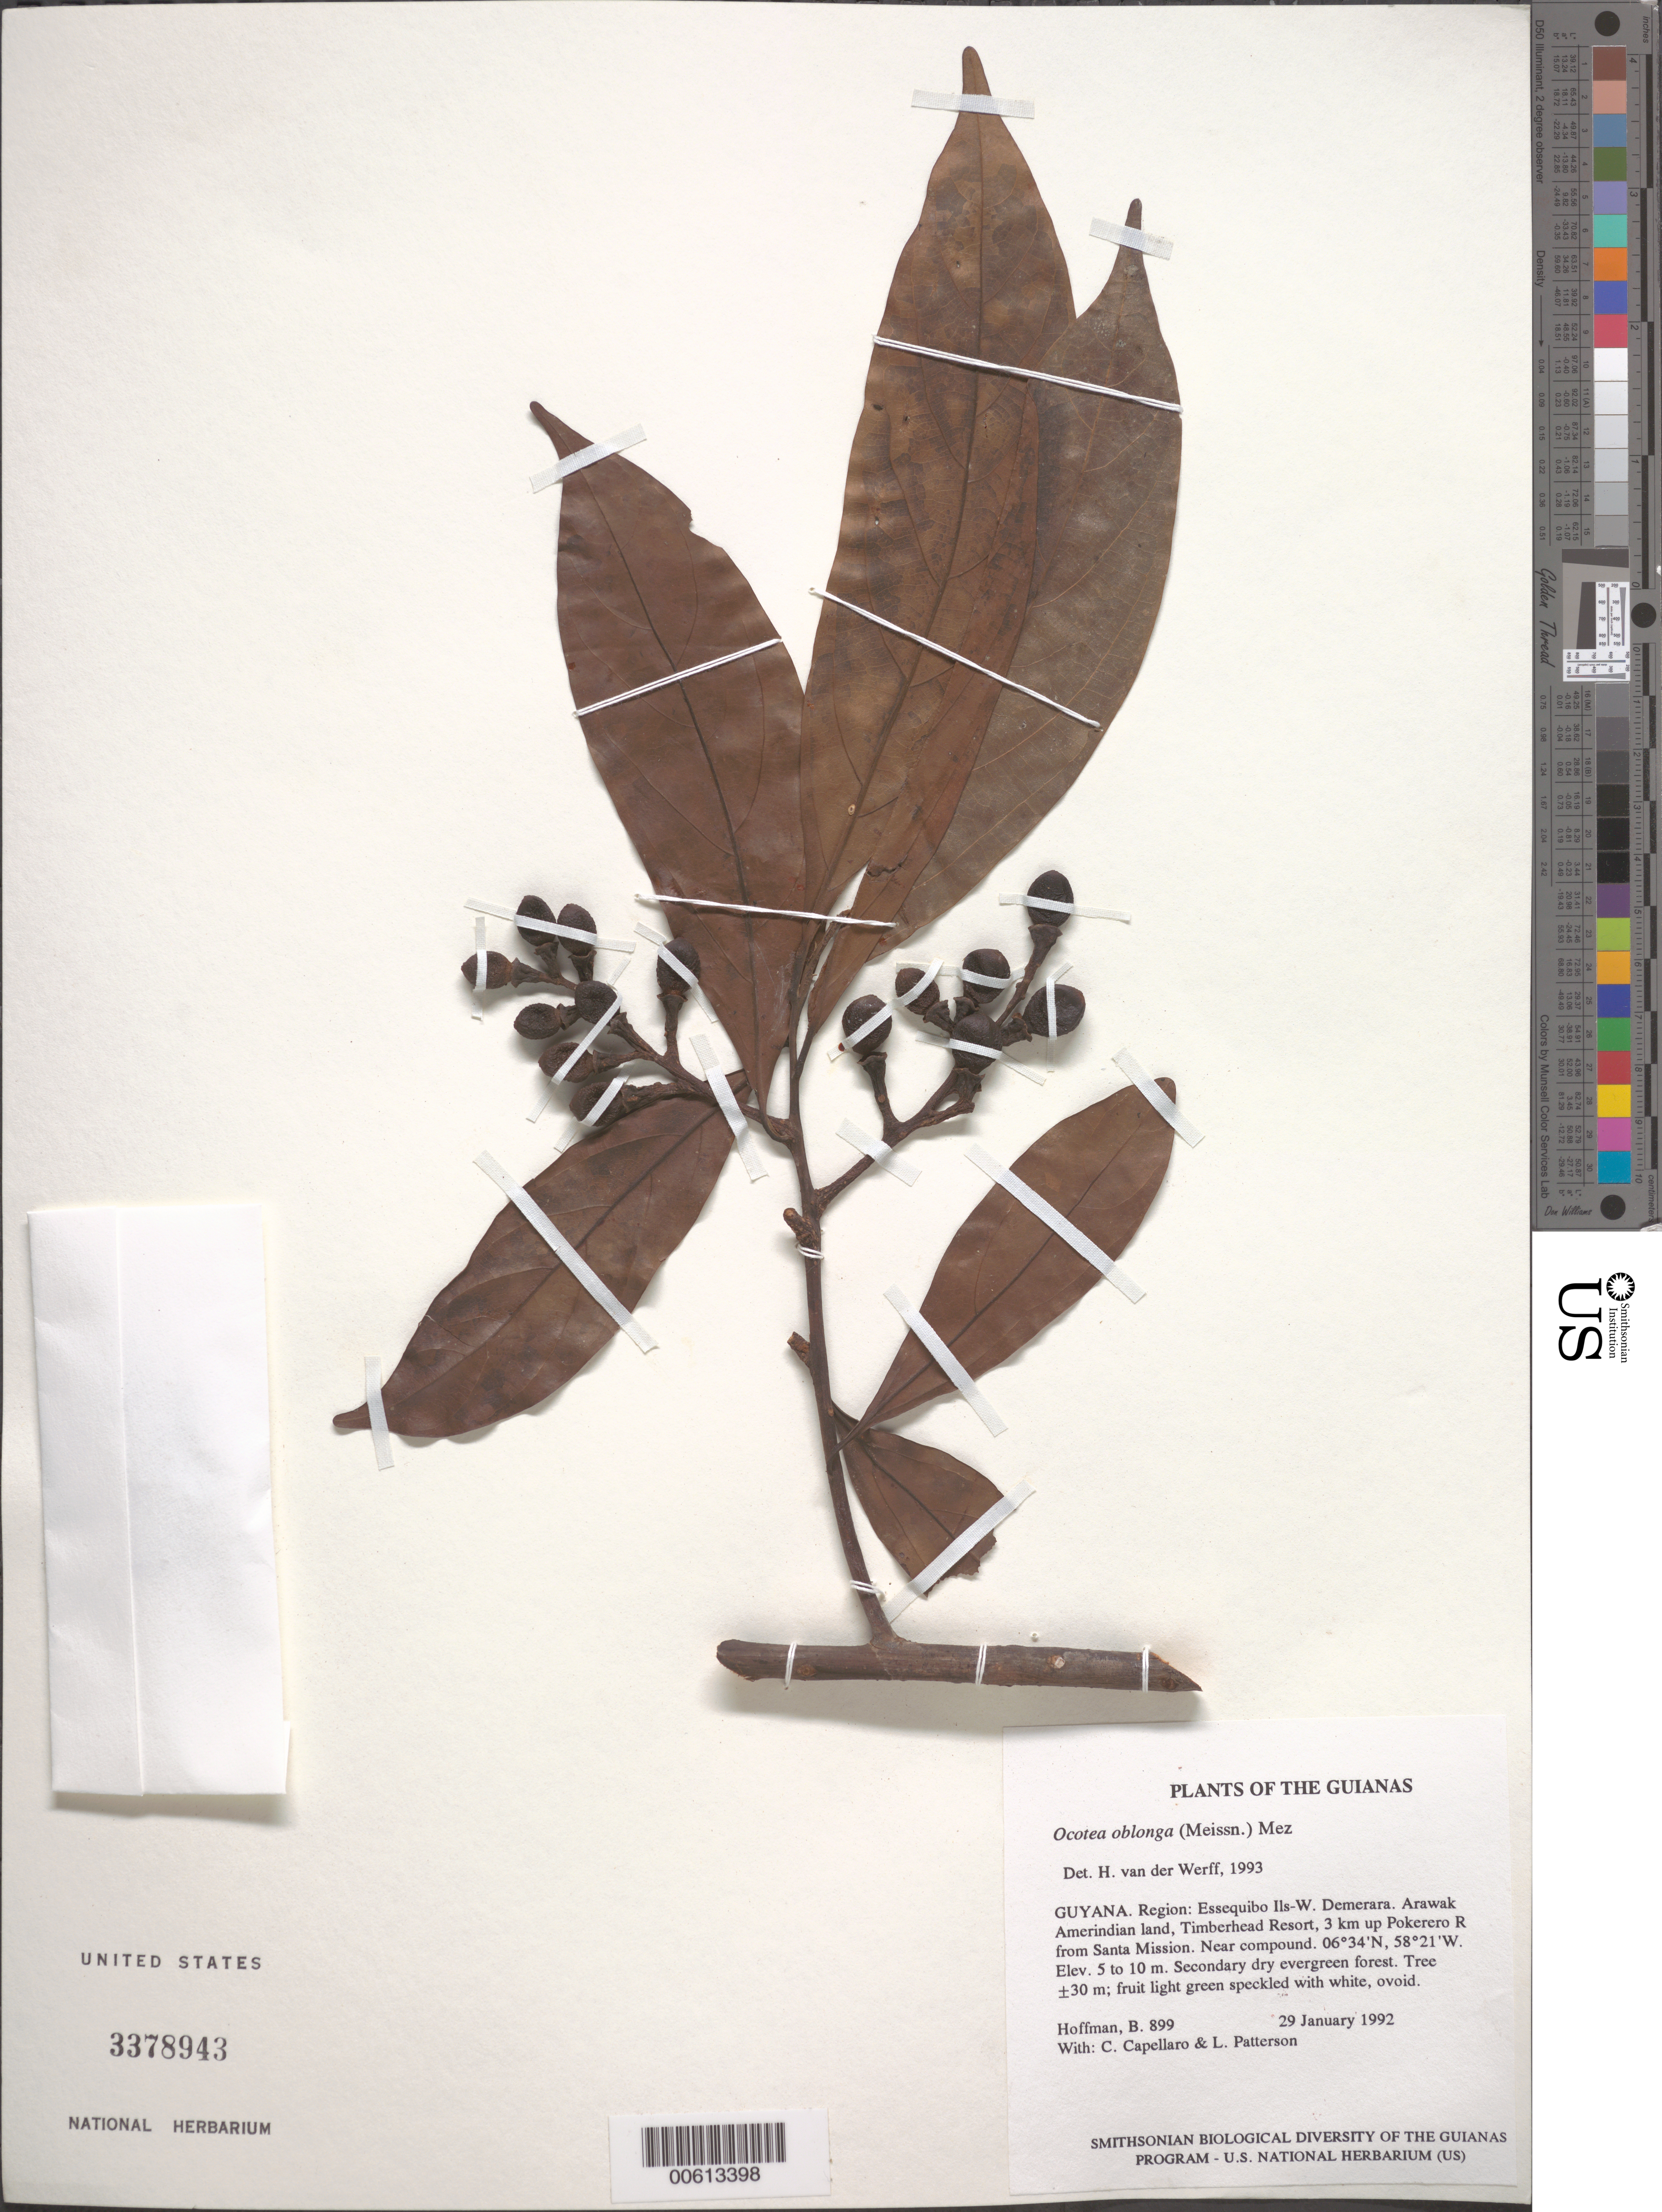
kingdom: Plantae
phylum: Tracheophyta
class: Magnoliopsida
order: Laurales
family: Lauraceae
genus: Ocotea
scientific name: Ocotea oblonga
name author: (Meisn.) Mez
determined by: van der Werff, H., (MO), Missouri Botanical Garden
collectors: B. Hoffman, C. Capellaro & L. Patterson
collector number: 899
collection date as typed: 29 January 1992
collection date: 1992-01-29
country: Guyana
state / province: Essequibo Isl-W. Demerara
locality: Arawak Amerindian land, Timberhead Resort, 3 km up Pokerero River from Santa Mission. Near compound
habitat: Secondary dry evergreen forest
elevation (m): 5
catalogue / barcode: US 3378943